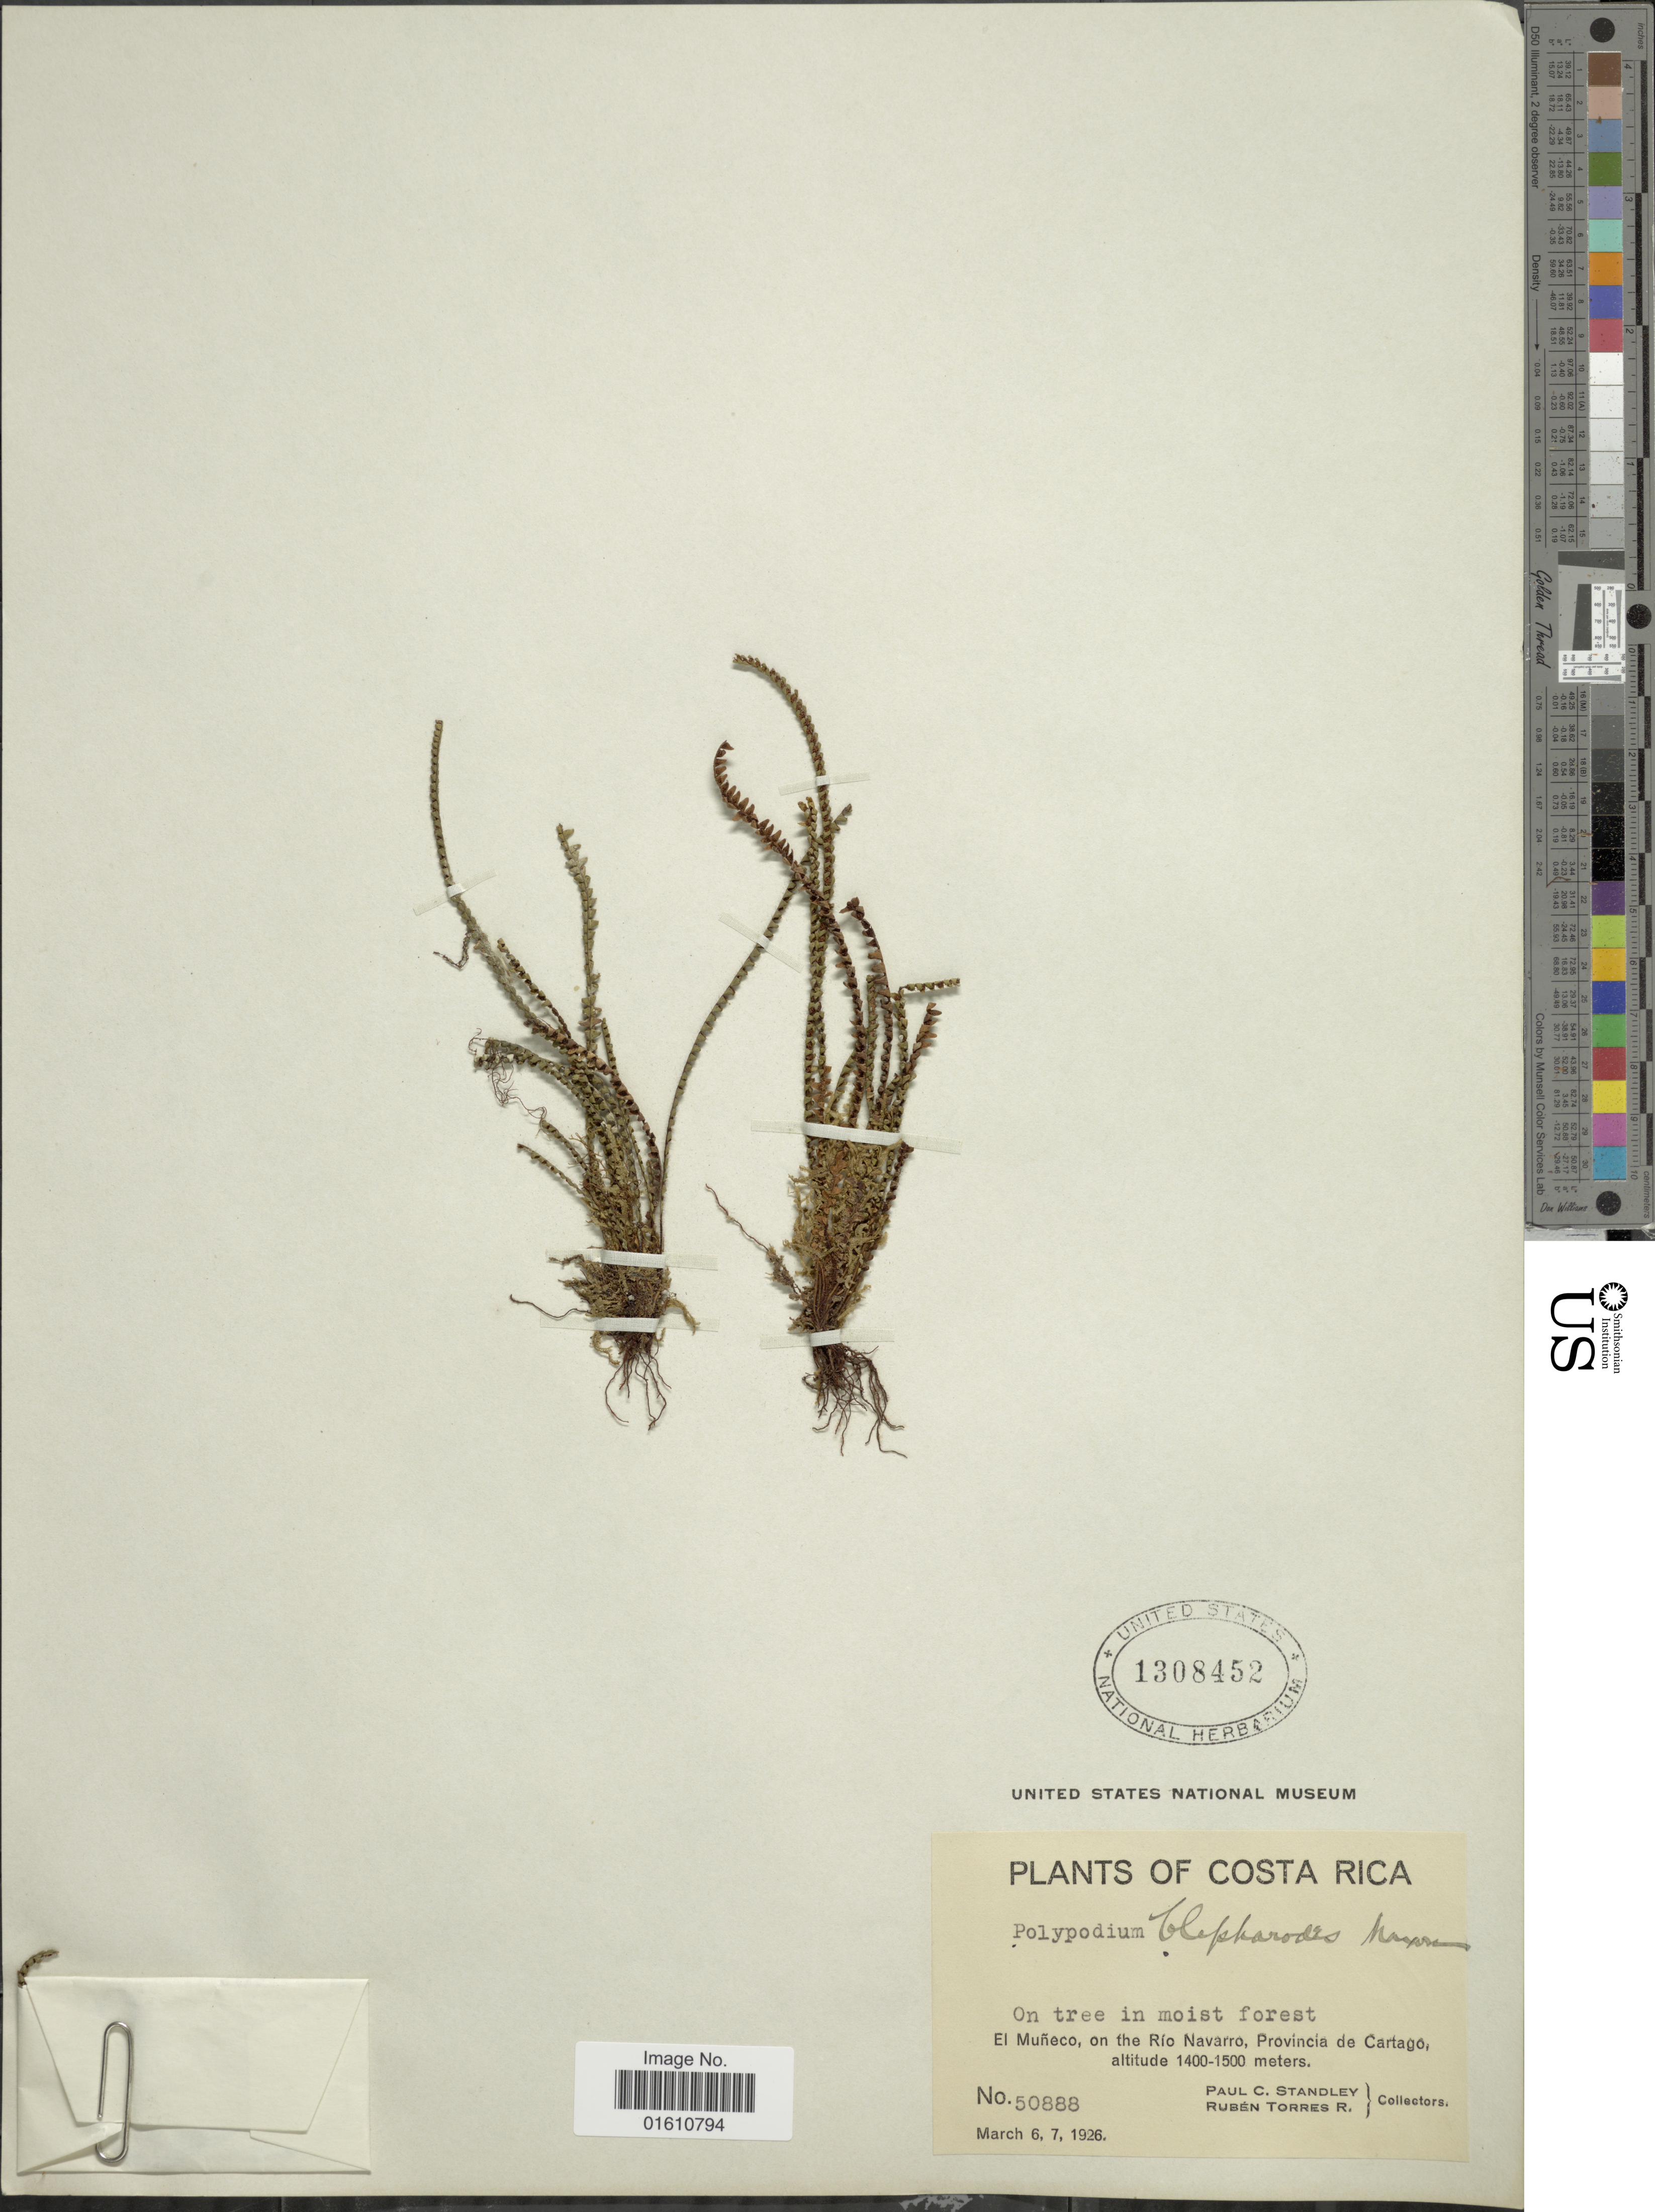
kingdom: Plantae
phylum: Tracheophyta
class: Polypodiopsida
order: Polypodiales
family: Polypodiaceae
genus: Moranopteris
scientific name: Moranopteris taenifolia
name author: (Jenman) R. Y. Hirai & J. Prado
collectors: P. C. Standley & R. Torres R.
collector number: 50888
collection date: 1926-03-06/1926-03-07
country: Costa Rica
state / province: Cartago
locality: El Muneco, on the Rio Navarro, Provincia de Cartago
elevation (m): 1400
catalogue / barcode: US 1308452